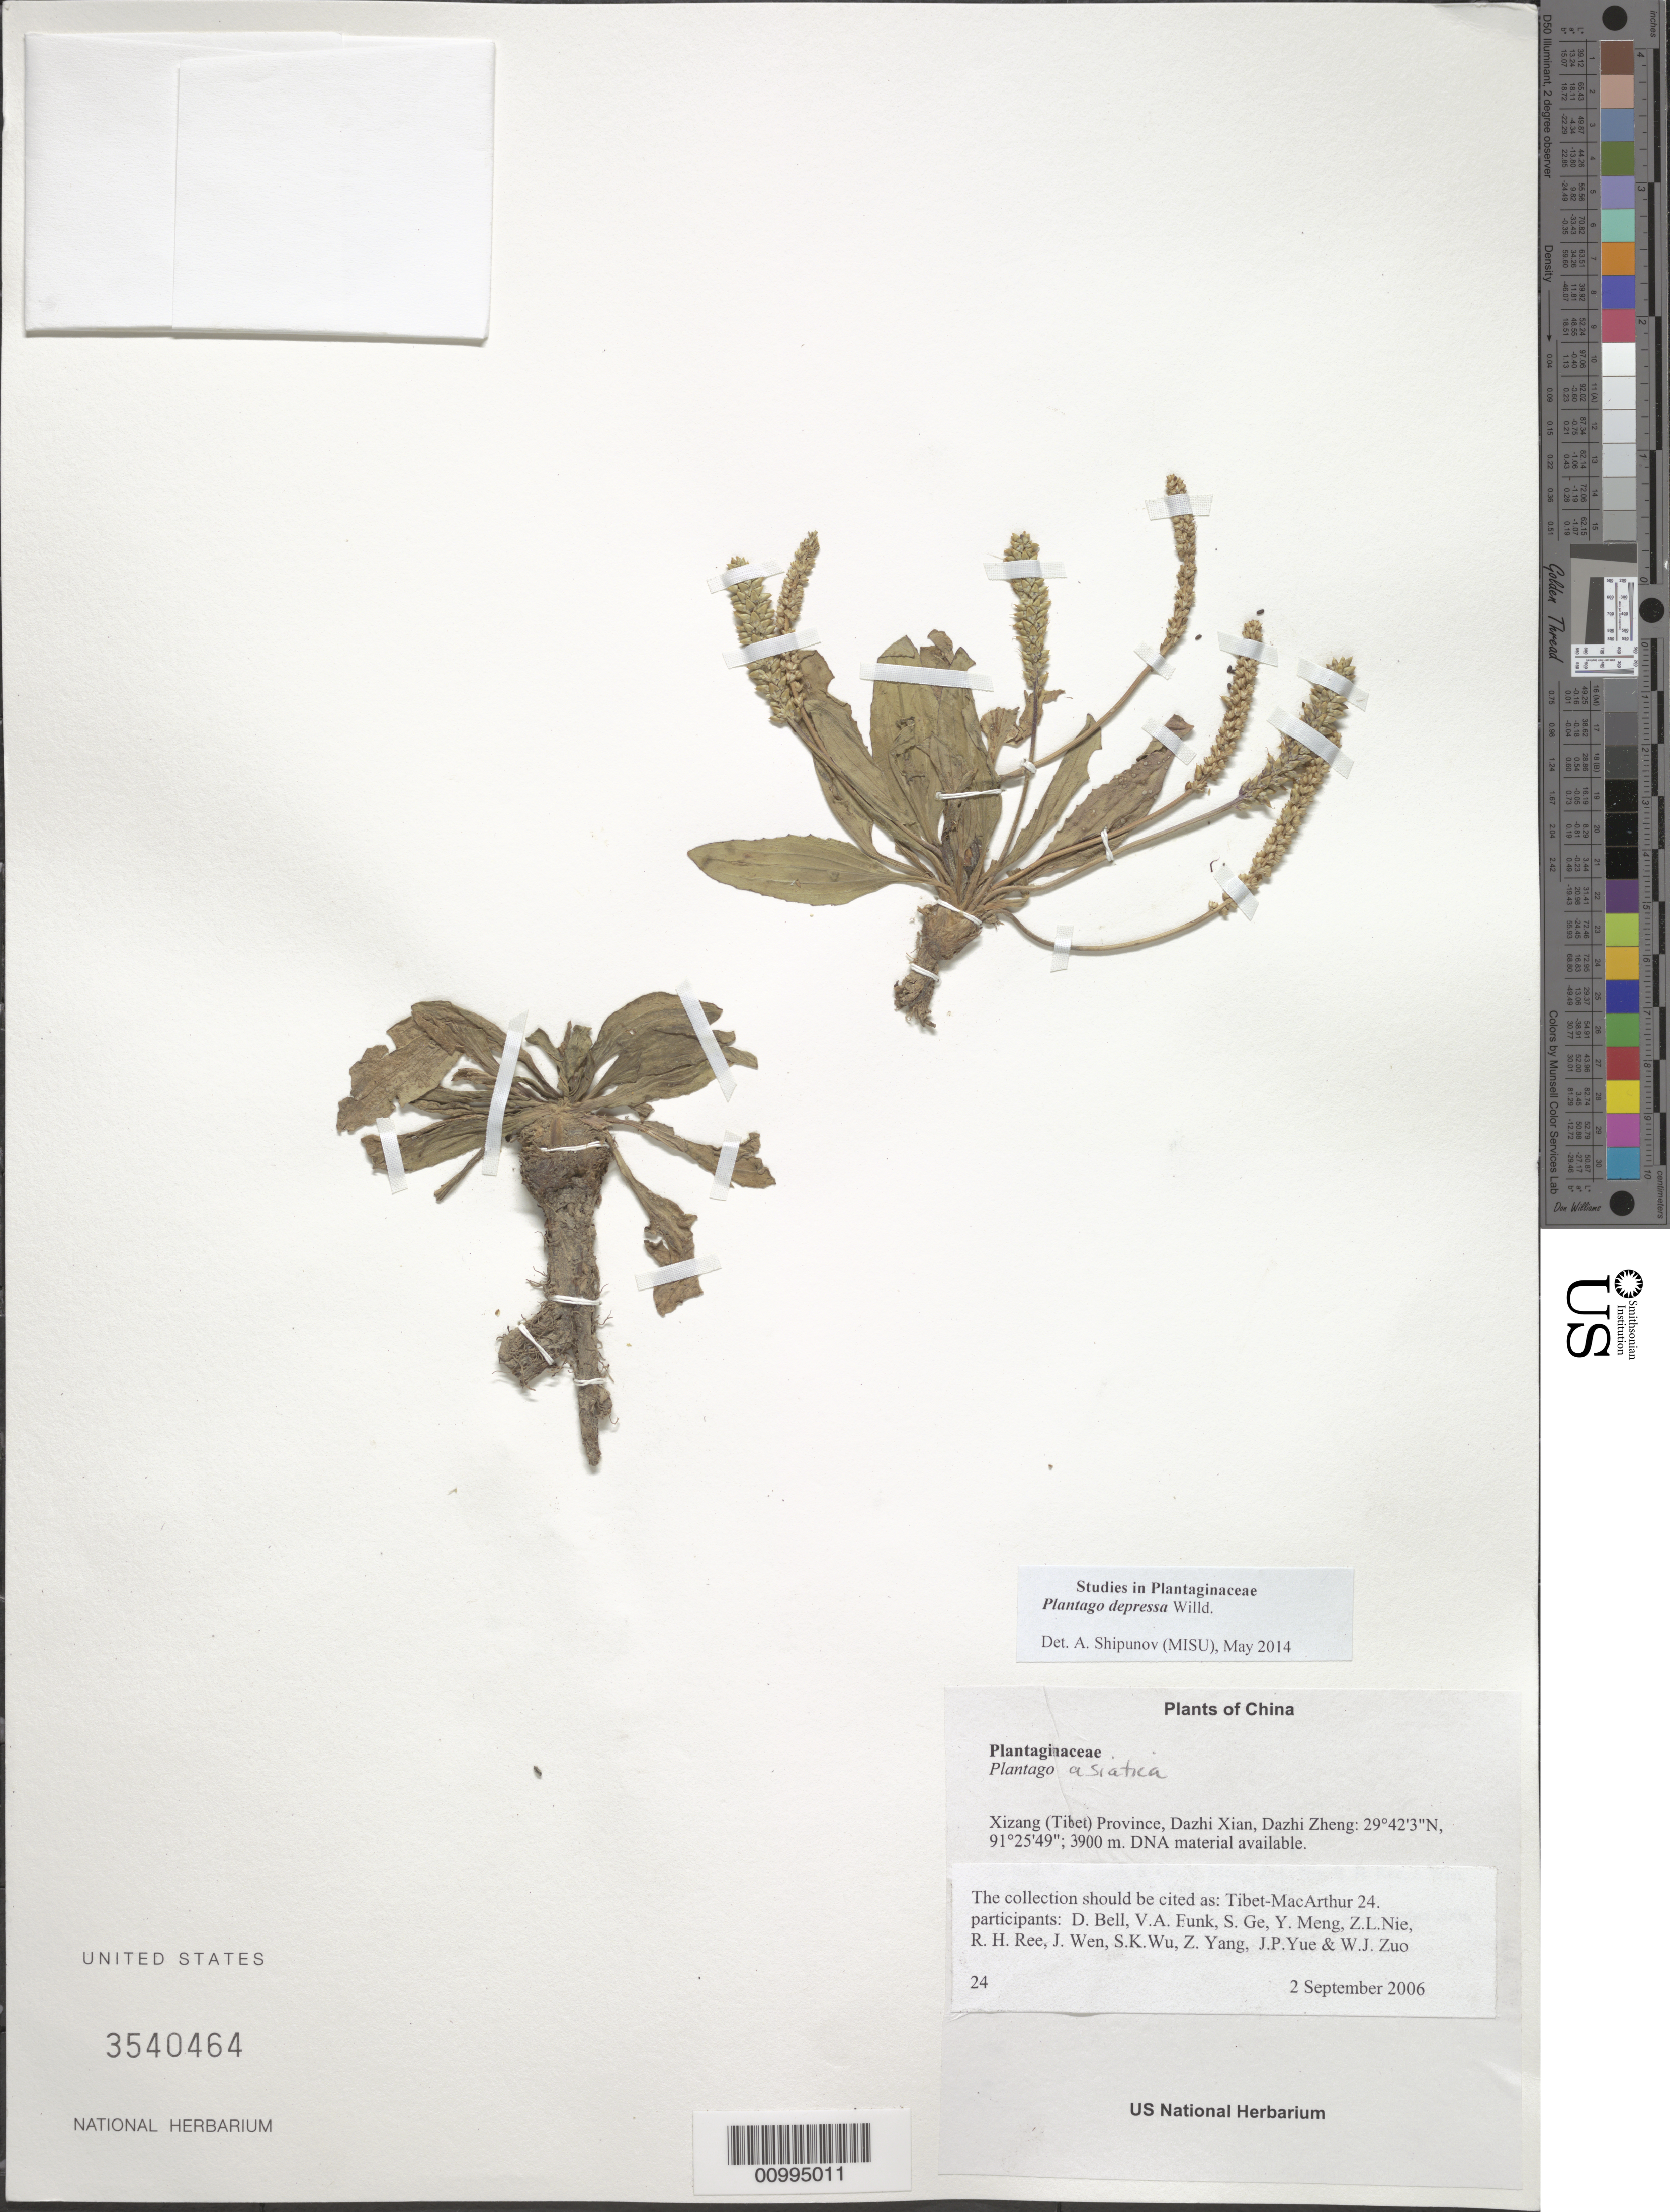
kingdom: Plantae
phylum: Tracheophyta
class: Magnoliopsida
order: Lamiales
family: Plantaginaceae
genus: Plantago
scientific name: Plantago depressa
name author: Willd.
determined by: Shipunov, Alexey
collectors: Tibet-MacArthur, D. A. Bell, V. Funk, S. Ge, Y. Meng, Z. Nie, R. Ree, J. Wen, S. K. Wu, Z. Yang, J. Yue & W. Zuo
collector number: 24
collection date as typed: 02 Sep 2006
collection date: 2006-09-02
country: China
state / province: Xizang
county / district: Dazhi Xian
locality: Dazhi Zheng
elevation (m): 3900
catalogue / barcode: US 3540464